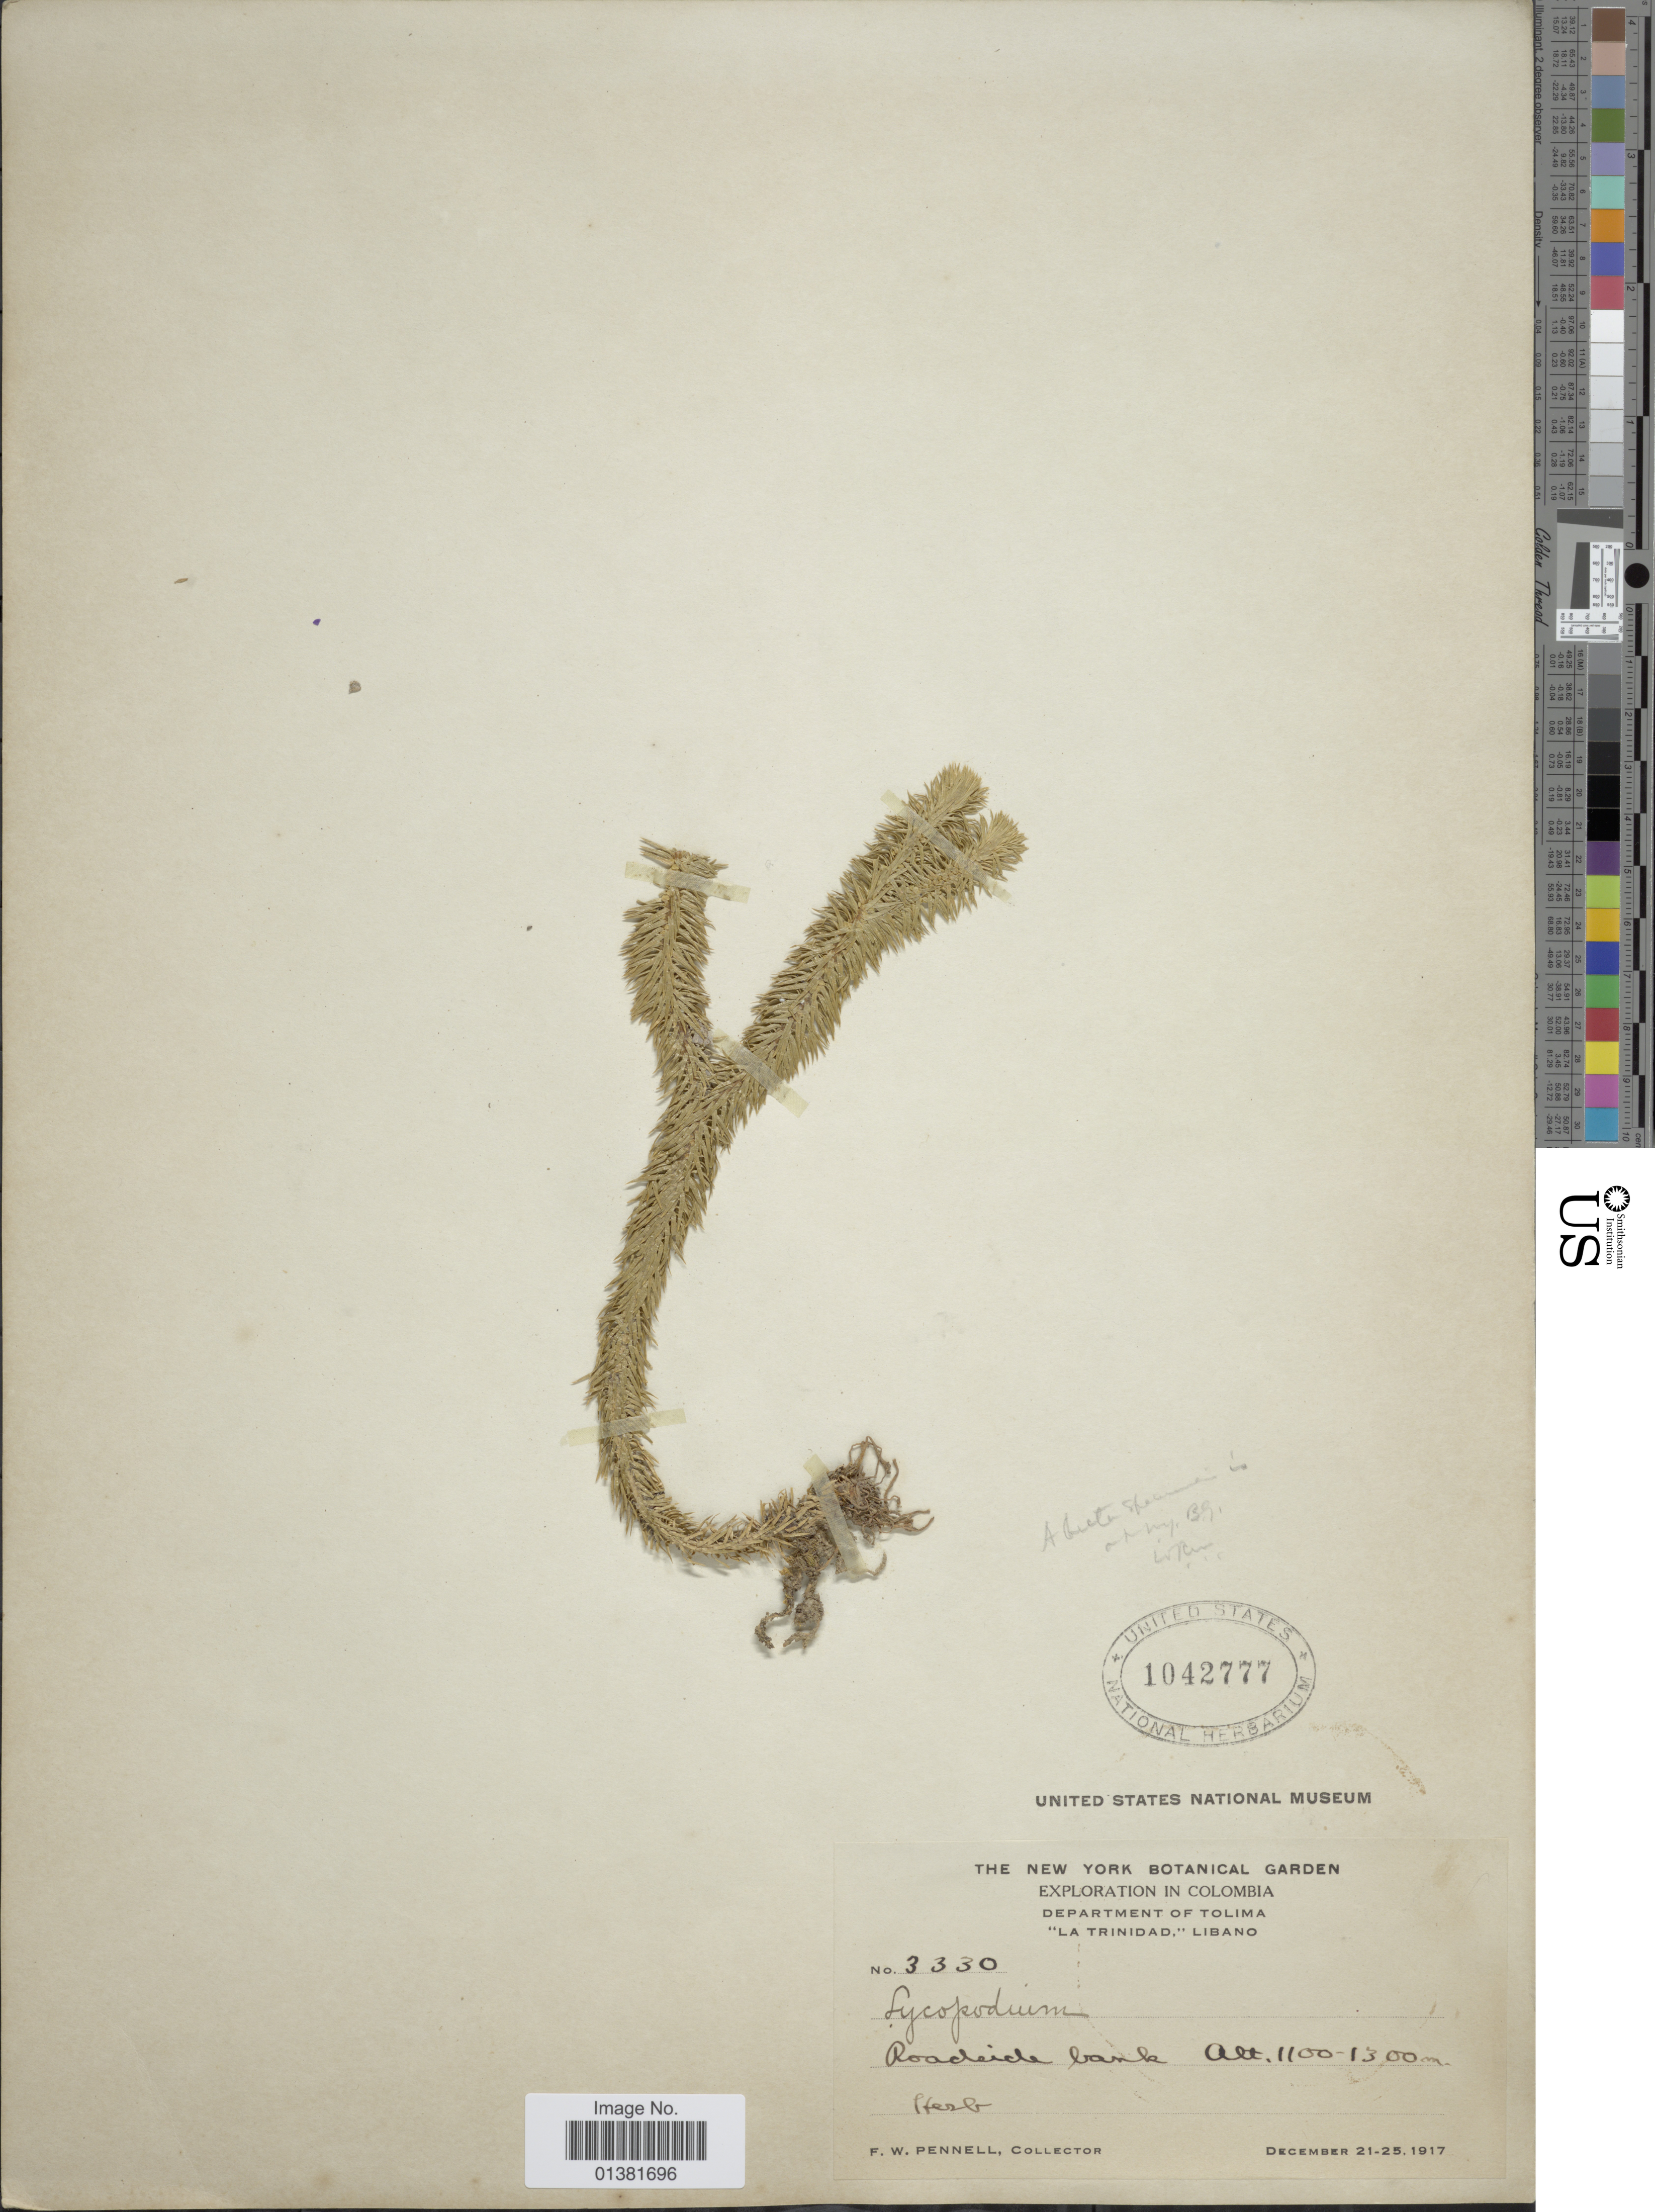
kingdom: Plantae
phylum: Tracheophyta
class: Lycopodiopsida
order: Lycopodiales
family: Lycopodiaceae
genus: Phlegmariurus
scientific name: Phlegmariurus sp.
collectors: F. W. Pennell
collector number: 3330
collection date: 1917-12-21/1917-12-25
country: Colombia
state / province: Tolima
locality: La Trinidad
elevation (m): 1100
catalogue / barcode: US 1042777